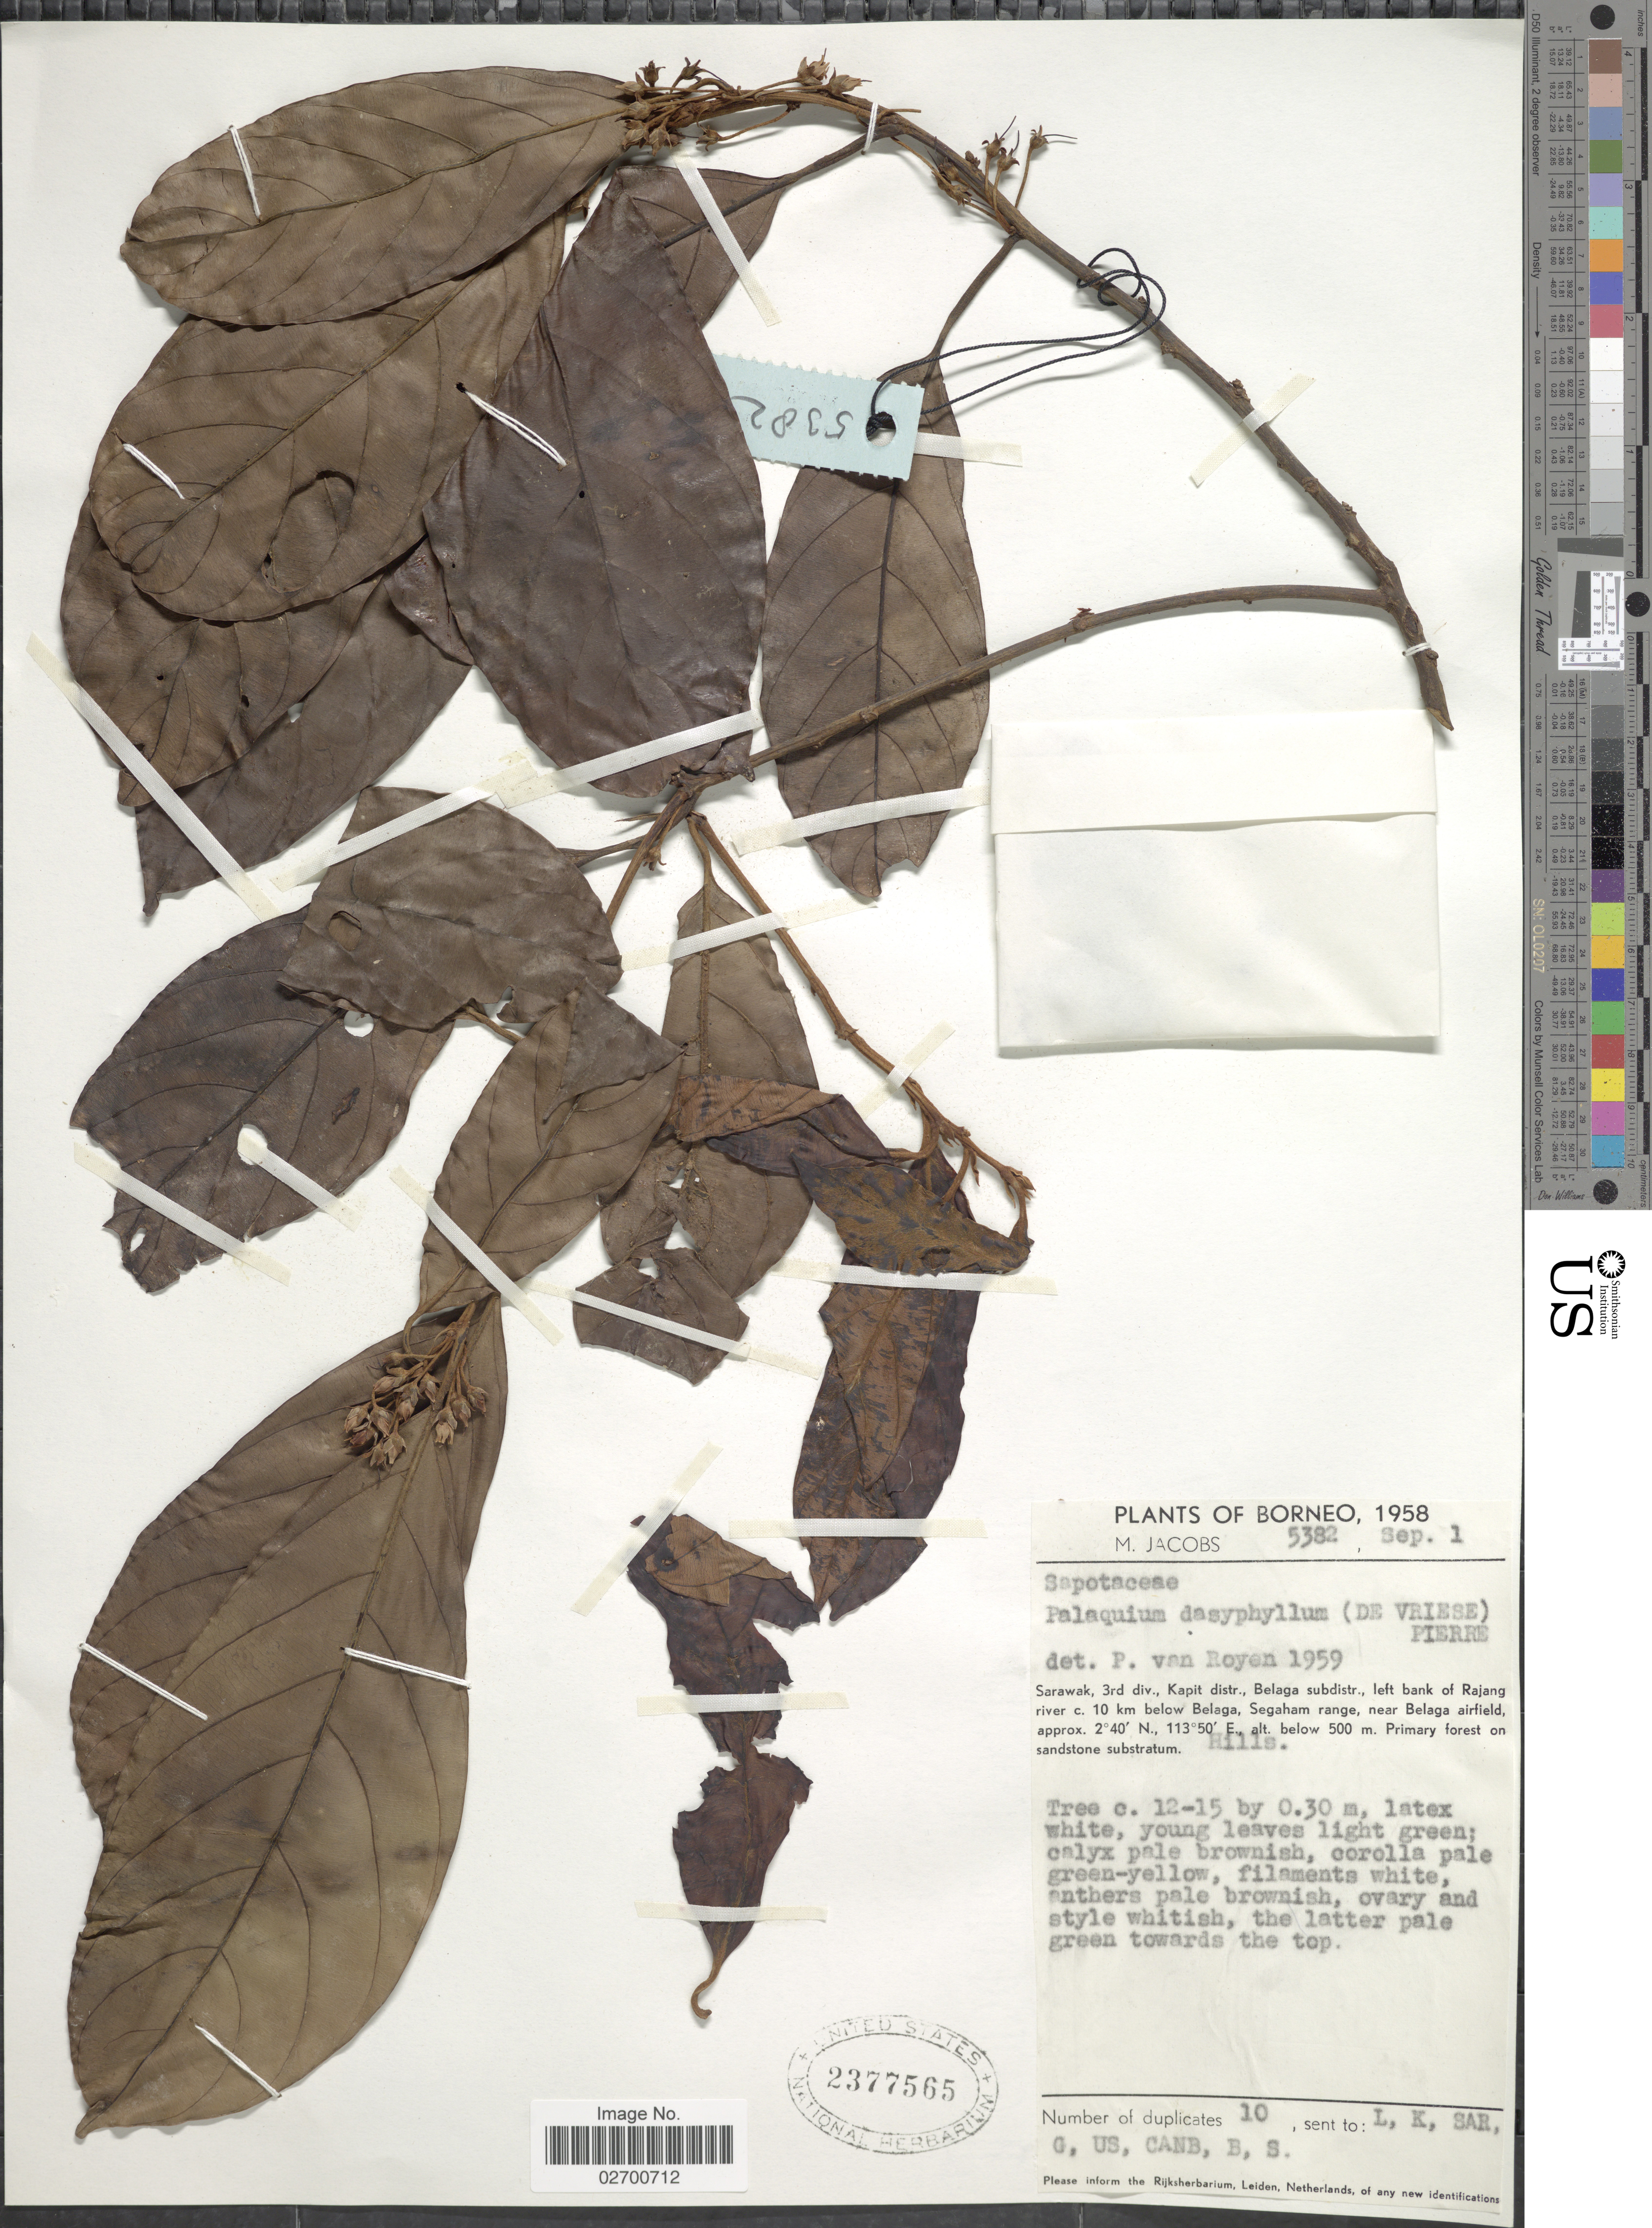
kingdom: Plantae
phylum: Tracheophyta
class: Magnoliopsida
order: Ericales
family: Sapotaceae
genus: Palaquium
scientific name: Palaquium dasyphyllum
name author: Pierre ex Dubard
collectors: M. Jacobs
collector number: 5382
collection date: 1958-09-01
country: Malaysia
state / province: Sarawak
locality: Sarawak, 3rd., Kapit distr., Belaga subdistr., left bank of Rajang river c. 10 km below Belaga, Segaham range, near Belaga airfield. Borneo.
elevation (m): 500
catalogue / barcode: US 2377565